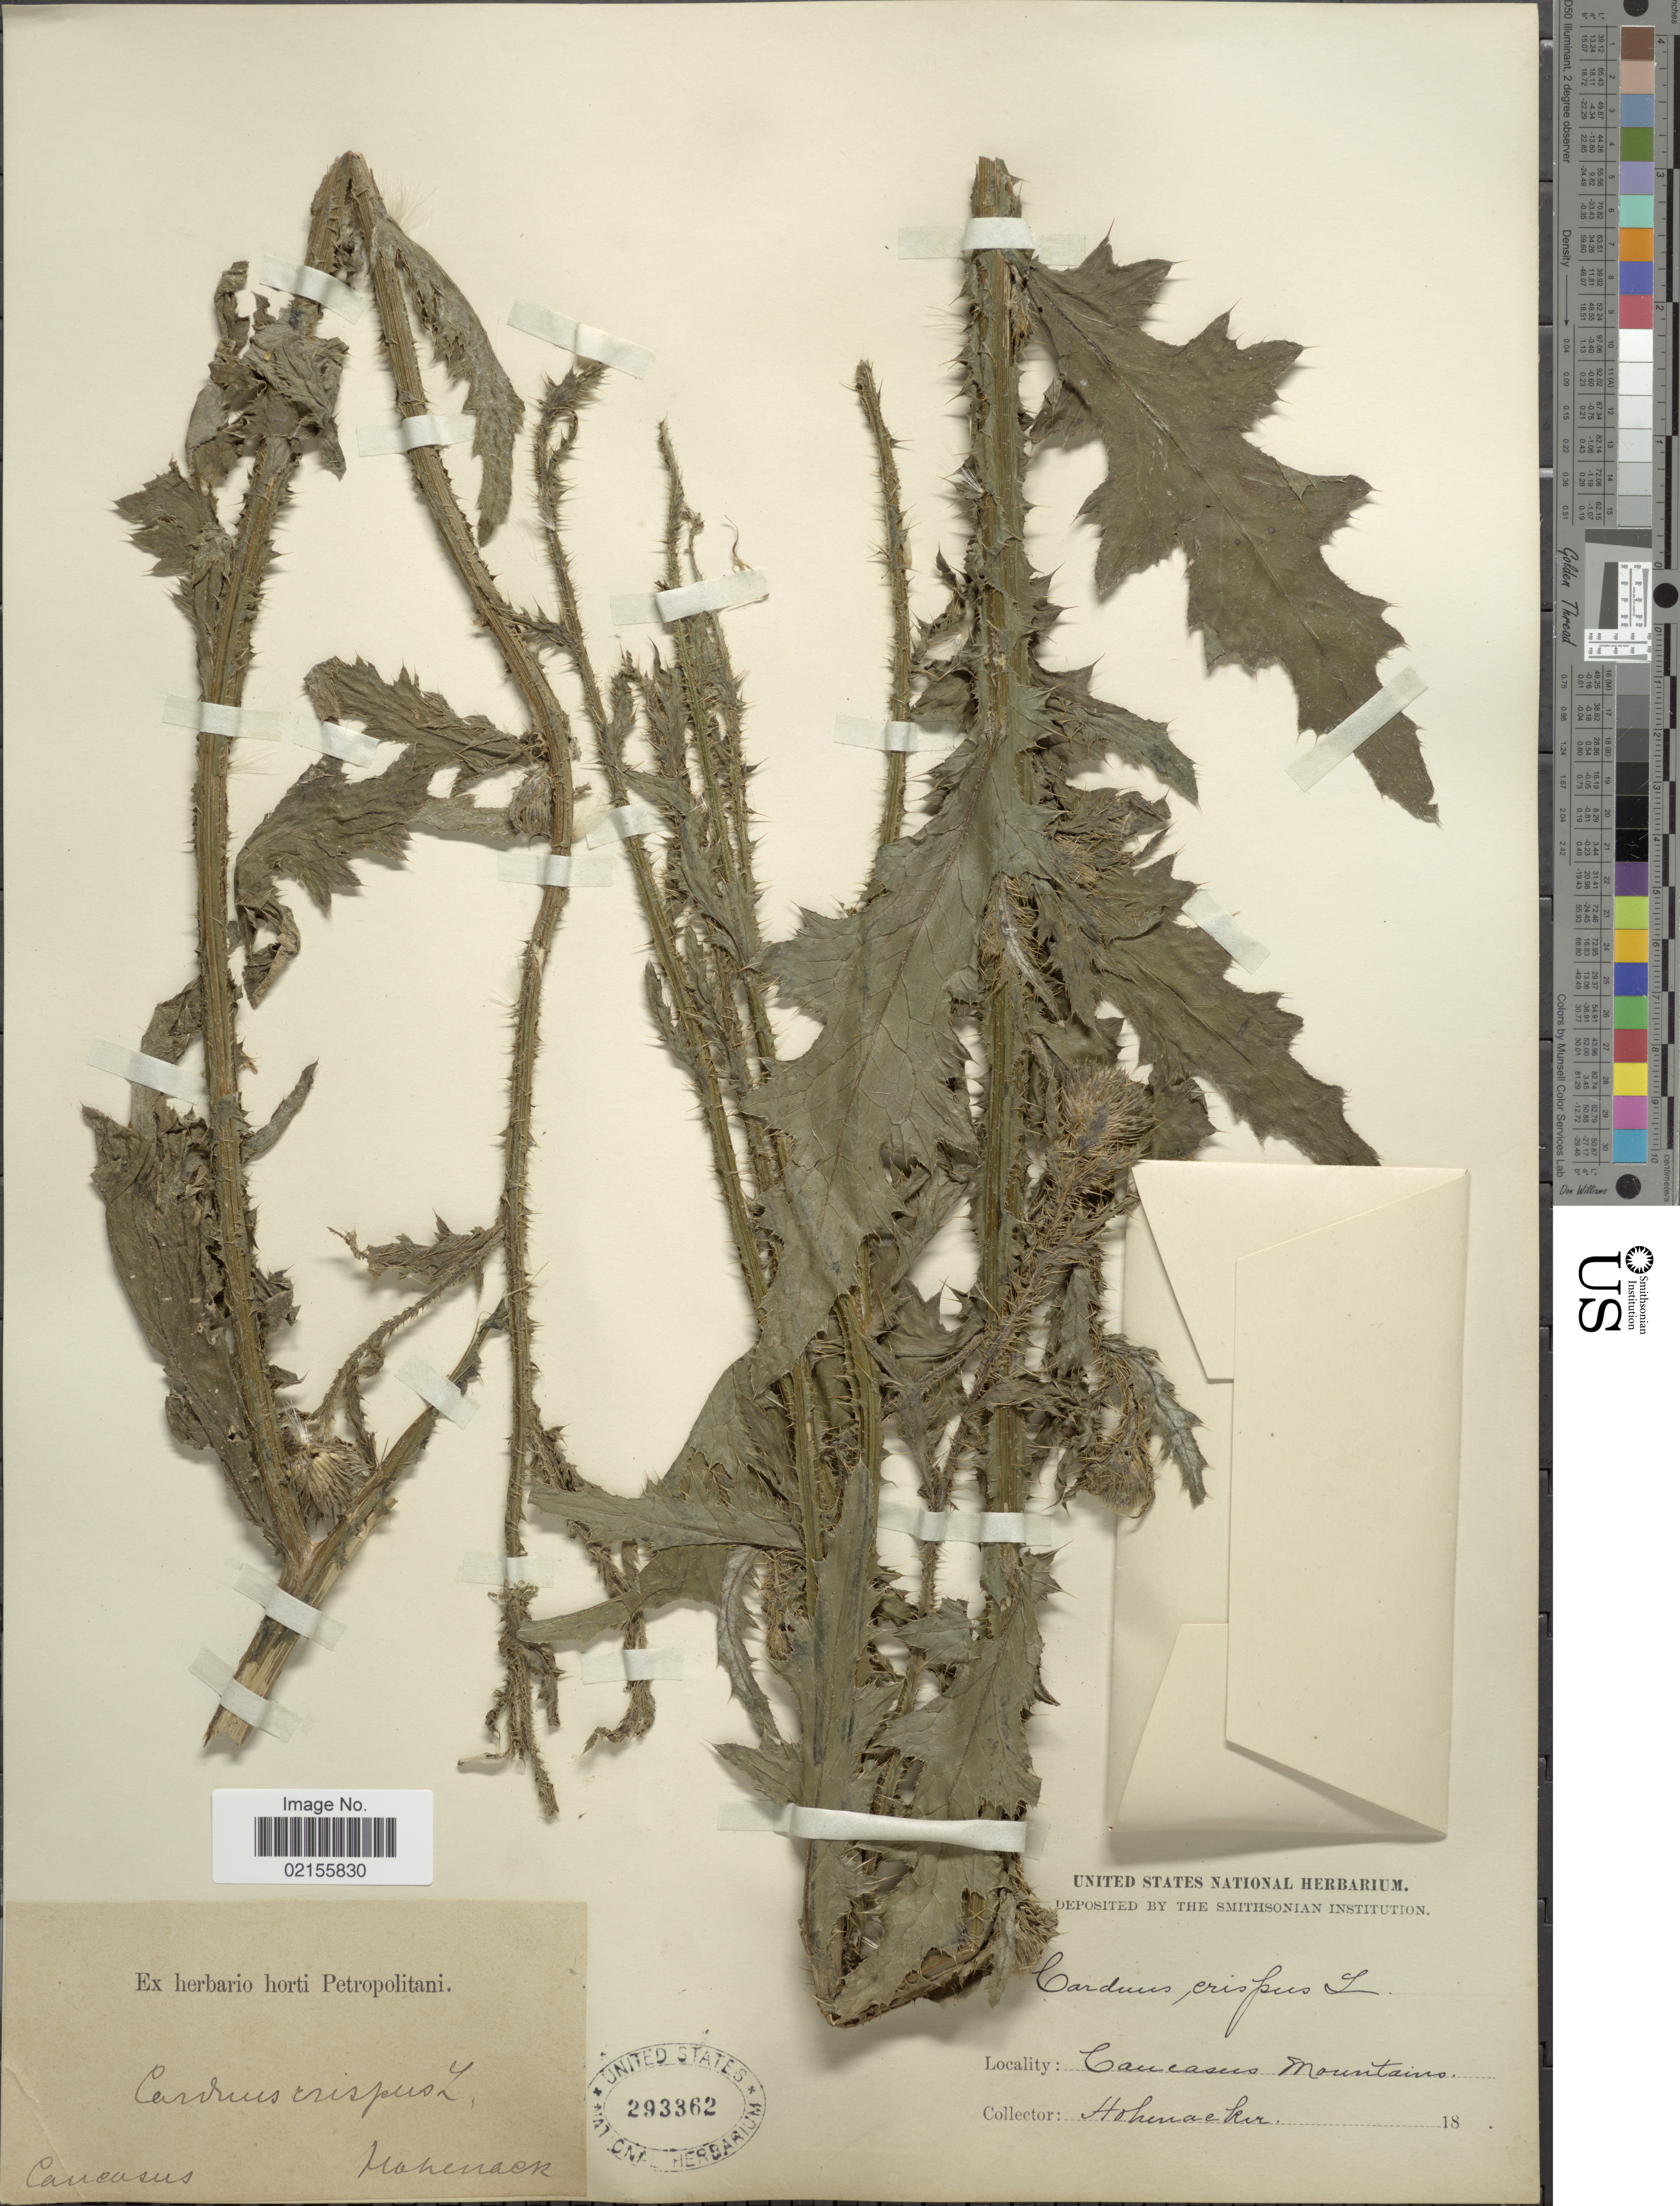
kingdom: Plantae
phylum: Tracheophyta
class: Magnoliopsida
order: Asterales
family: Asteraceae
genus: Carduus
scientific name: Carduus crispus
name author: L.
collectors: -. Hohenaker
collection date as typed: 18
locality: Caucasus Mountains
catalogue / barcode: US 293362